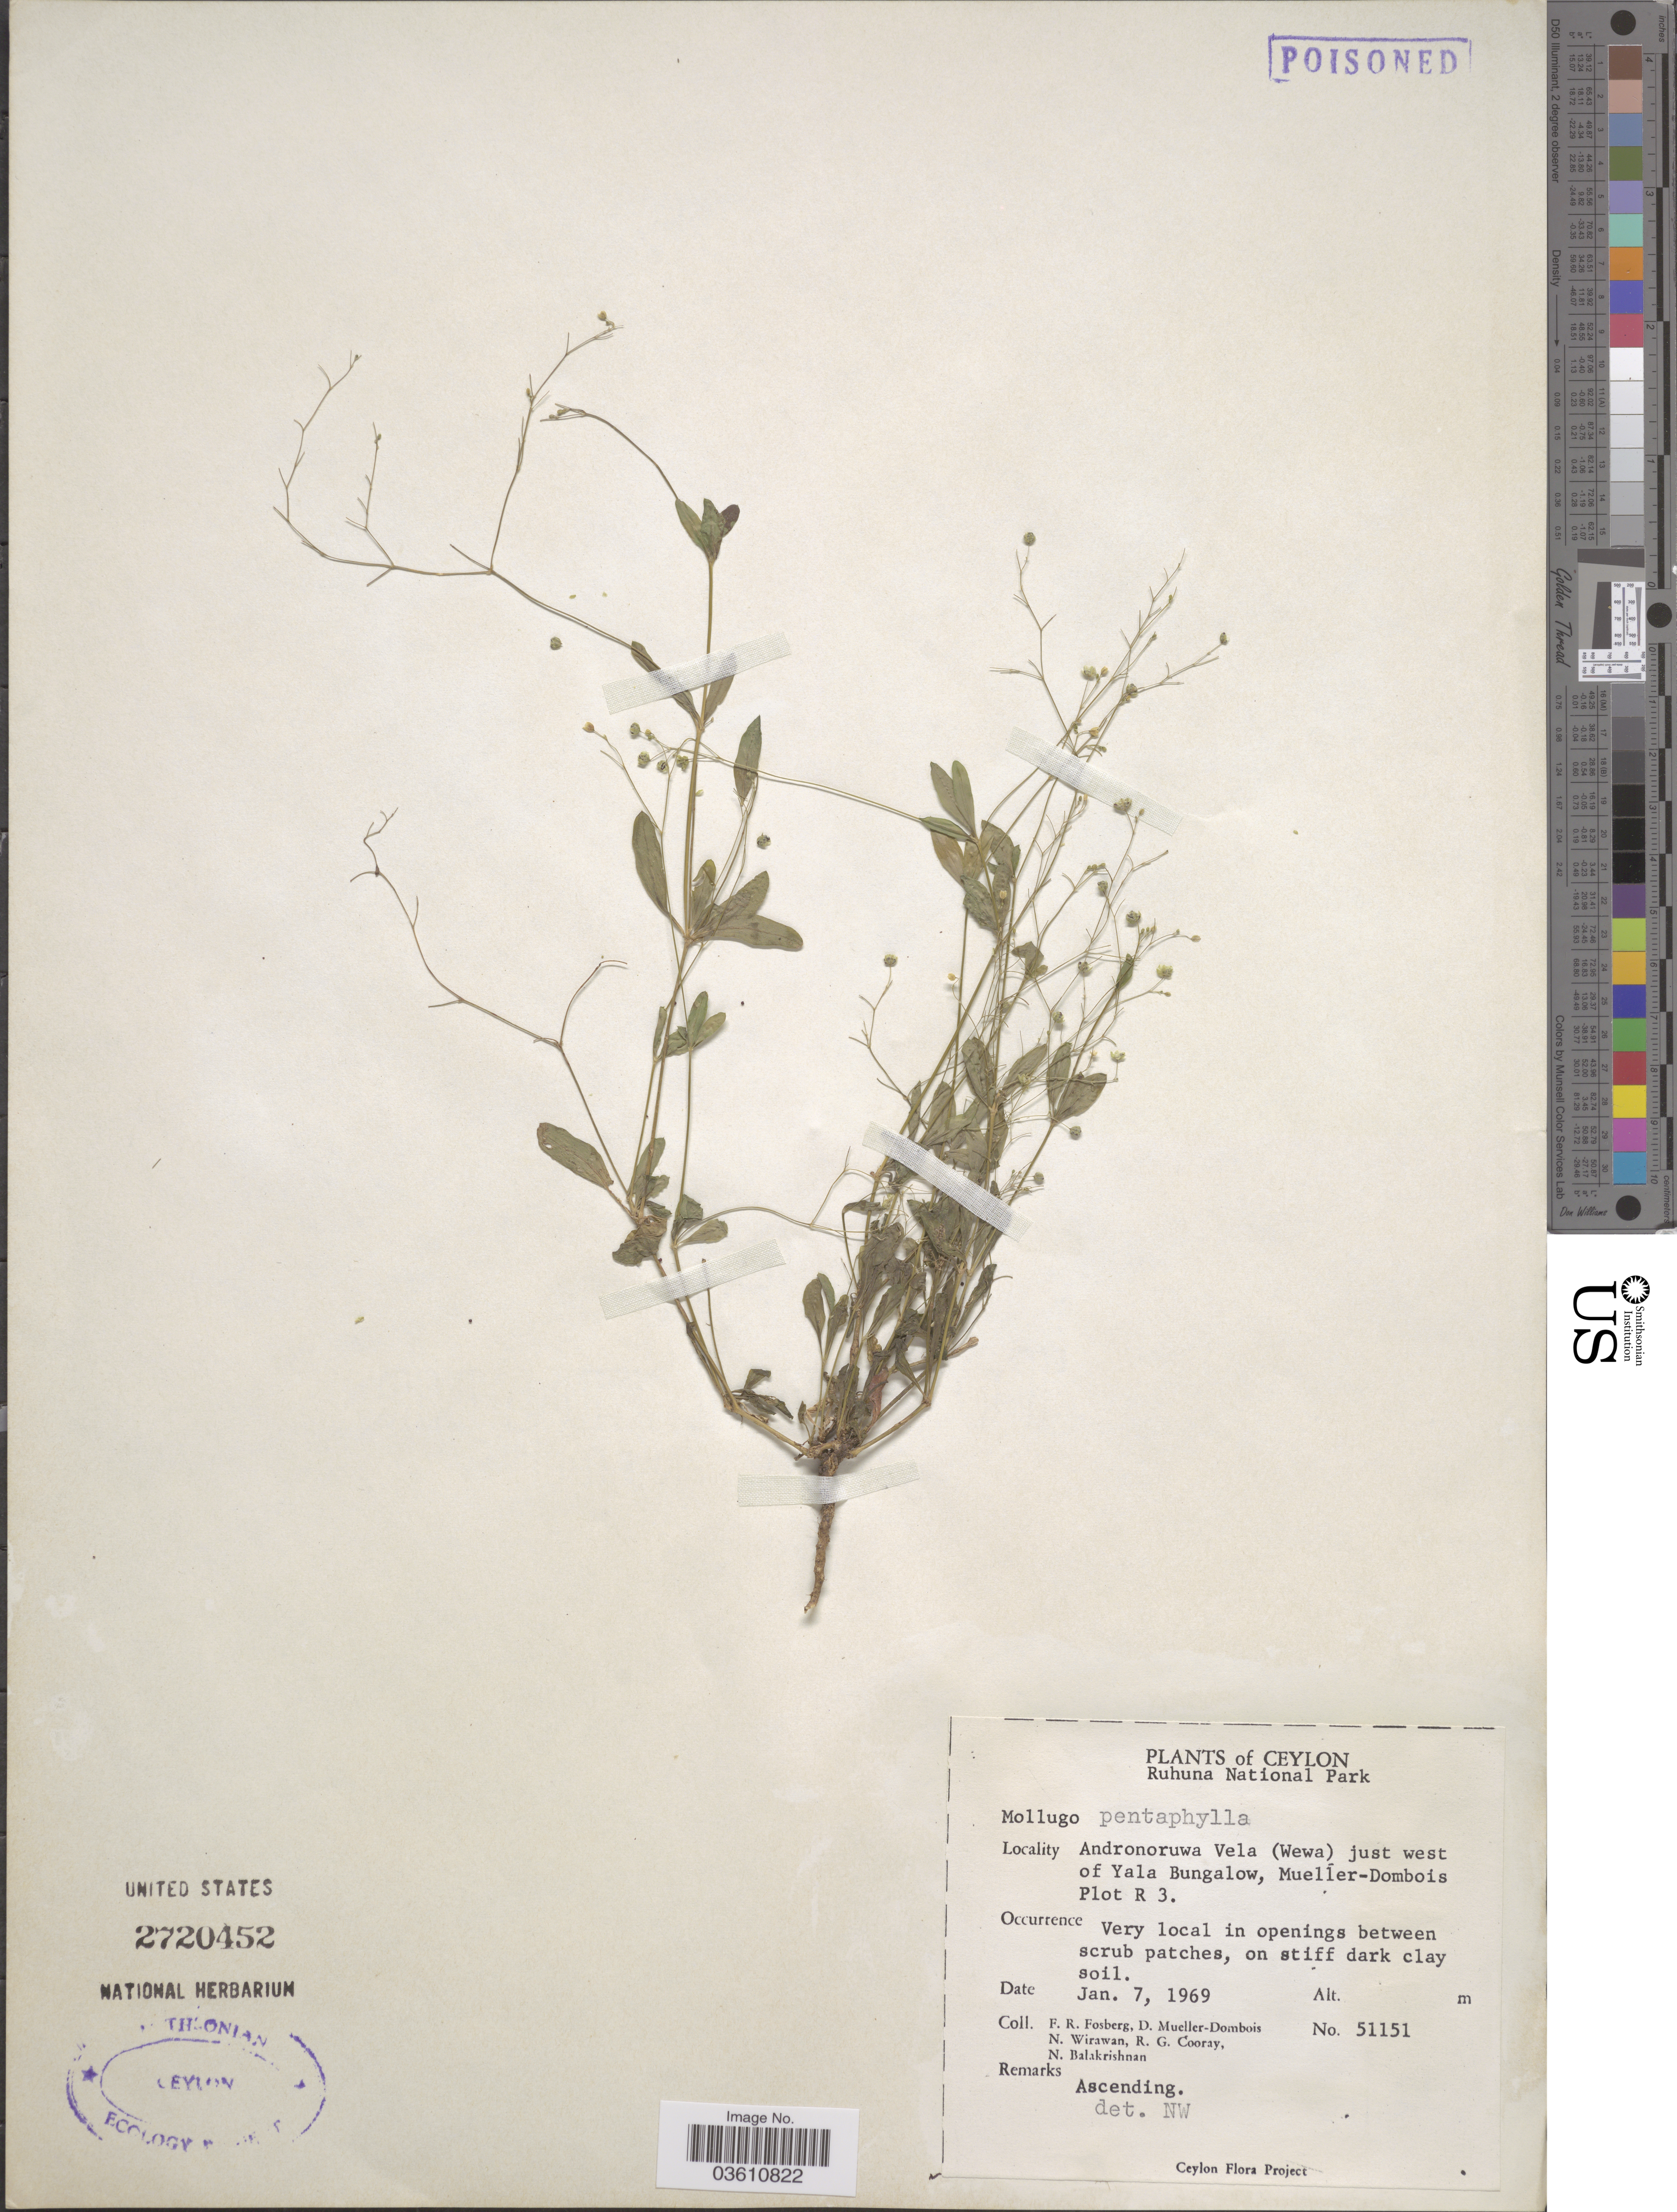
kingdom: Plantae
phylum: Tracheophyta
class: Magnoliopsida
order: Caryophyllales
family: Molluginaceae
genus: Trigastrotheca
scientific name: Trigastrotheca pentaphylla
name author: (L.) Thulin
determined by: Strong, Mark T., (BOT), Smithsonian Institution - National Museum of Natural History (UNITED STATES)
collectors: F. R. Fosberg, D. Mueller-Dombois, N. Wirawan, R. Cooray & N. Balakrishnan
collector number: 51151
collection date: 1969-01-07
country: Sri Lanka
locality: Ceylon. Ruhuna National Park, Andronoruwa Vela (Wewa) just west of Yala Bungalow, Mueller-Dombois Plot R 3.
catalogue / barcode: US 2720452